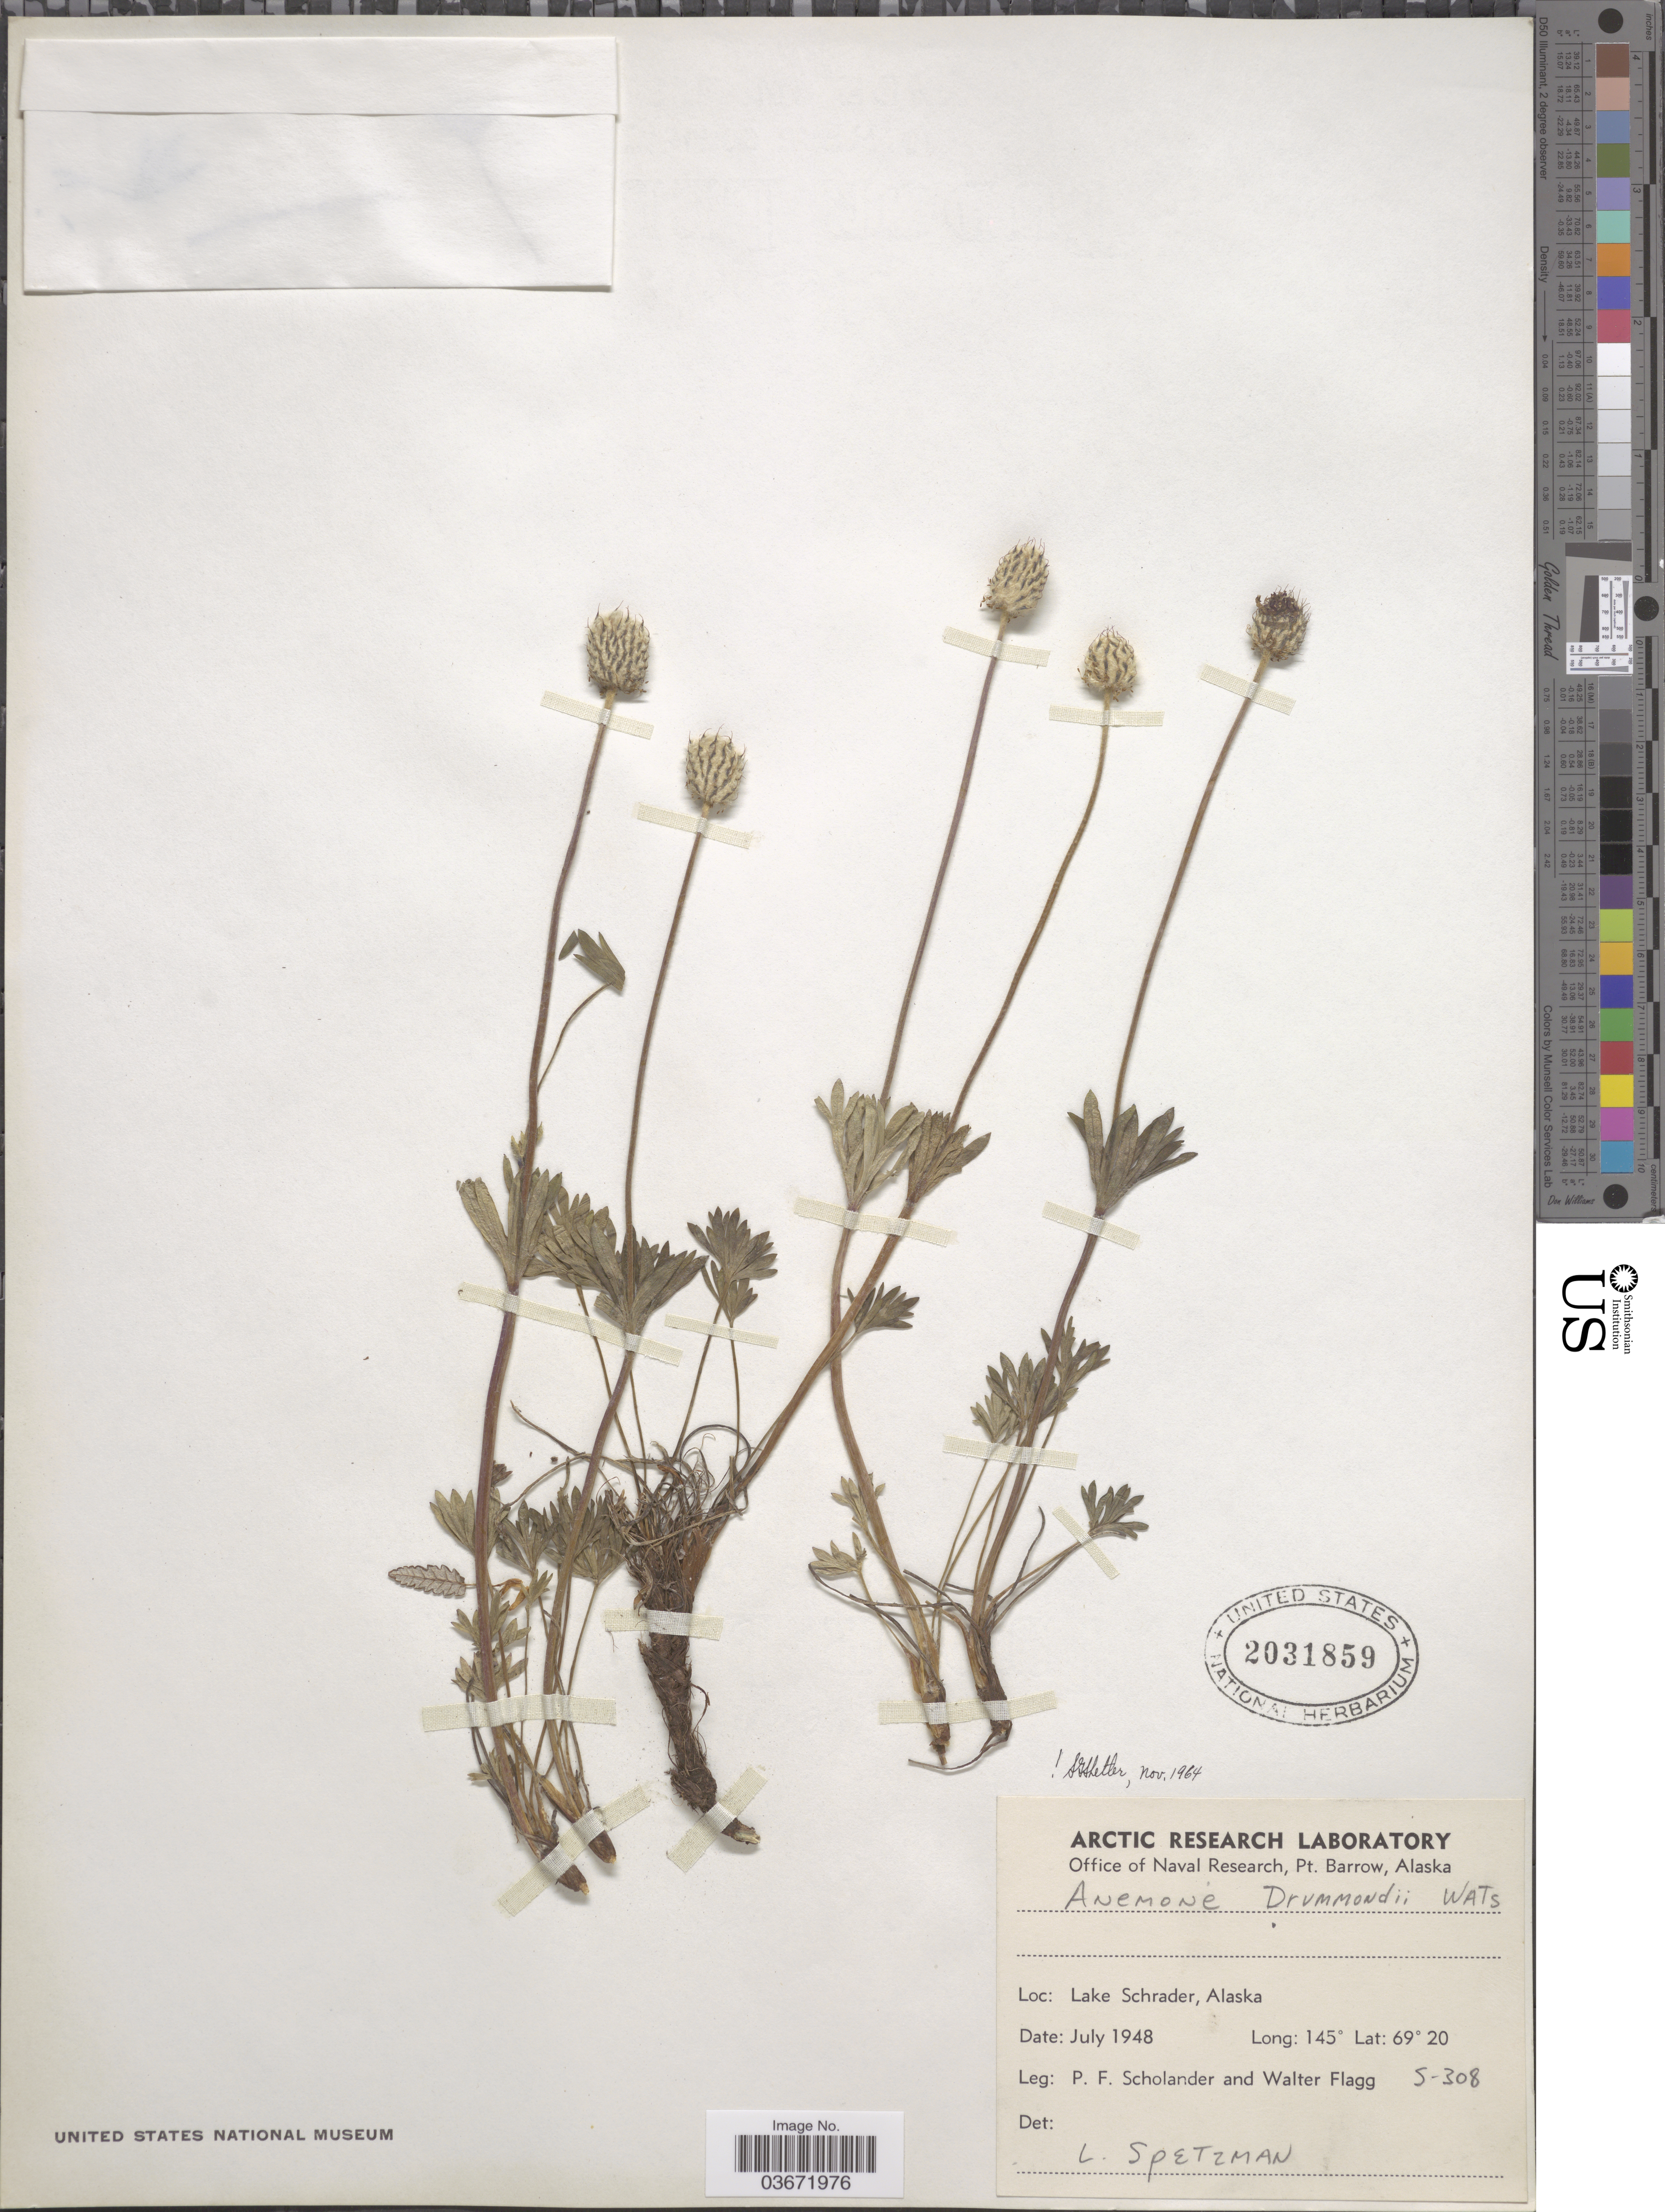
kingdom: Plantae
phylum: Tracheophyta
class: Magnoliopsida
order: Ranunculales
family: Ranunculaceae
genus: Anemone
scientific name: Anemone drummondii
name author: S. Watson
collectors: P. Scholander & W. Flagg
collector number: S-308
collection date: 1948-07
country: United States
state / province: Alaska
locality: Lake Schrader.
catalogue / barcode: US 2031859